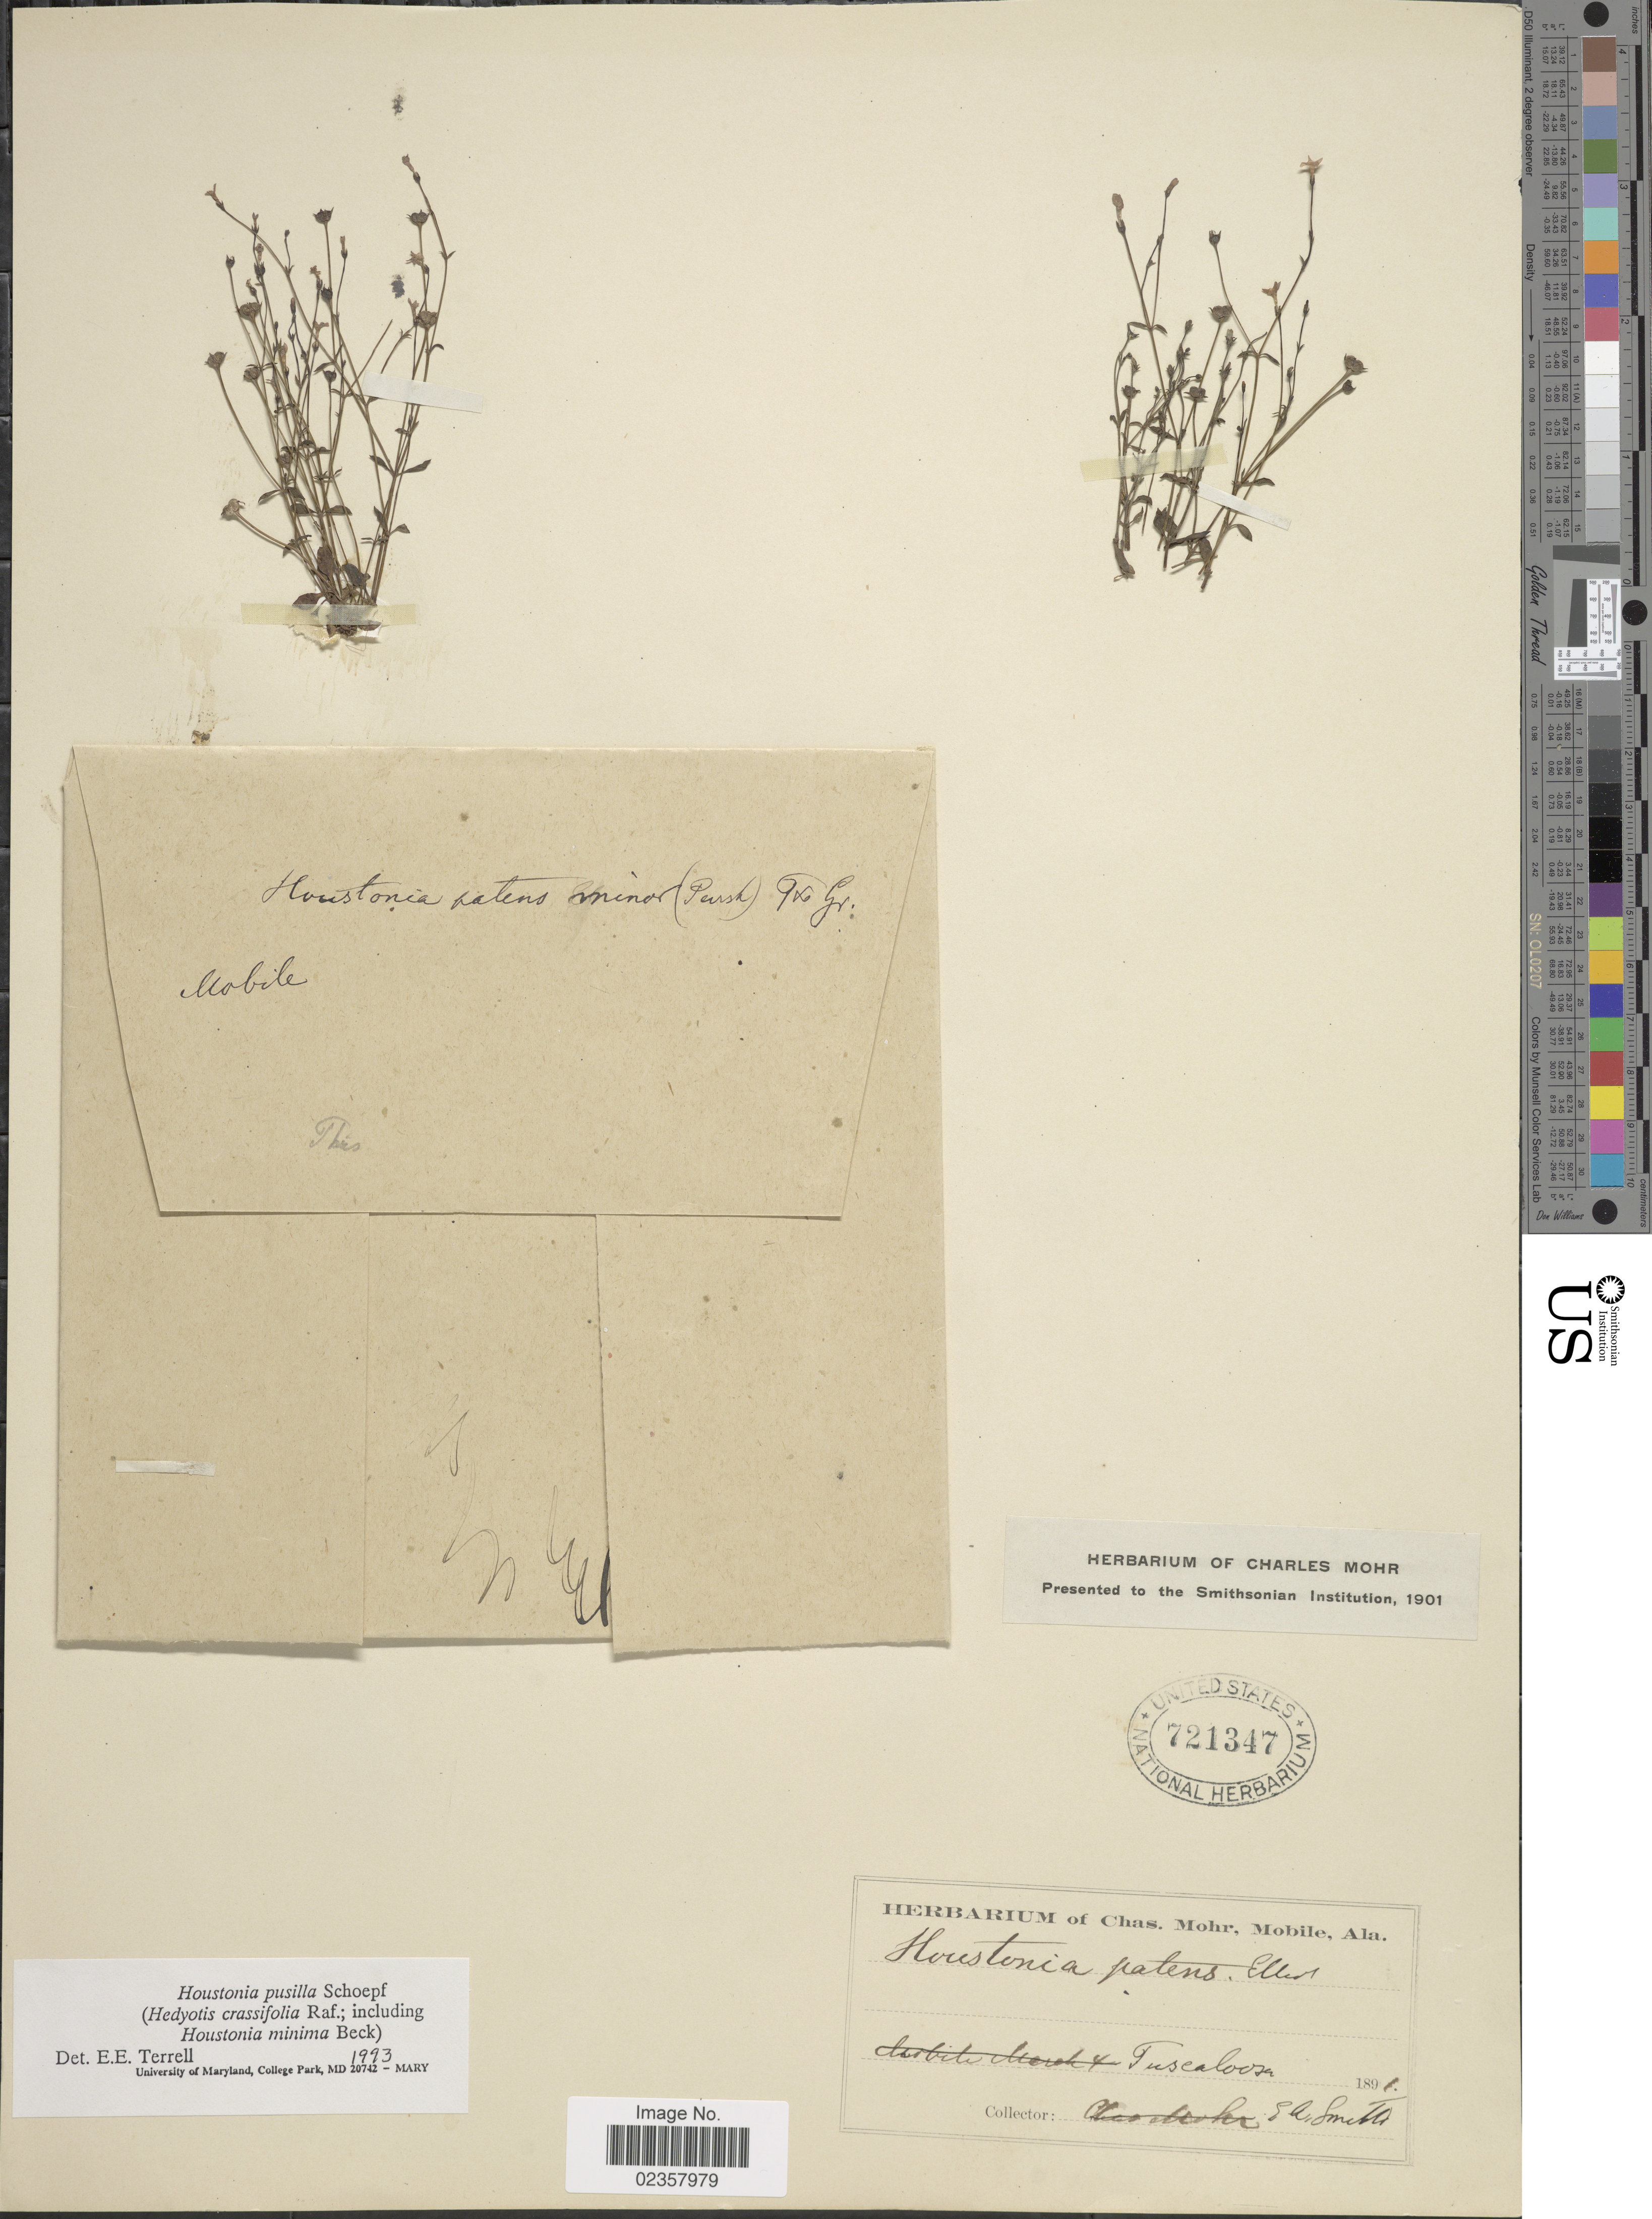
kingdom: Plantae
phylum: Tracheophyta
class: Magnoliopsida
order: Gentianales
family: Rubiaceae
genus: Houstonia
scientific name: Houstonia pusilla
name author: Schoepf.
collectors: S. A. Smith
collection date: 1891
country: United States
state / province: Alabama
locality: Tuscaloosa. Mobile.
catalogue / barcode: US 721347